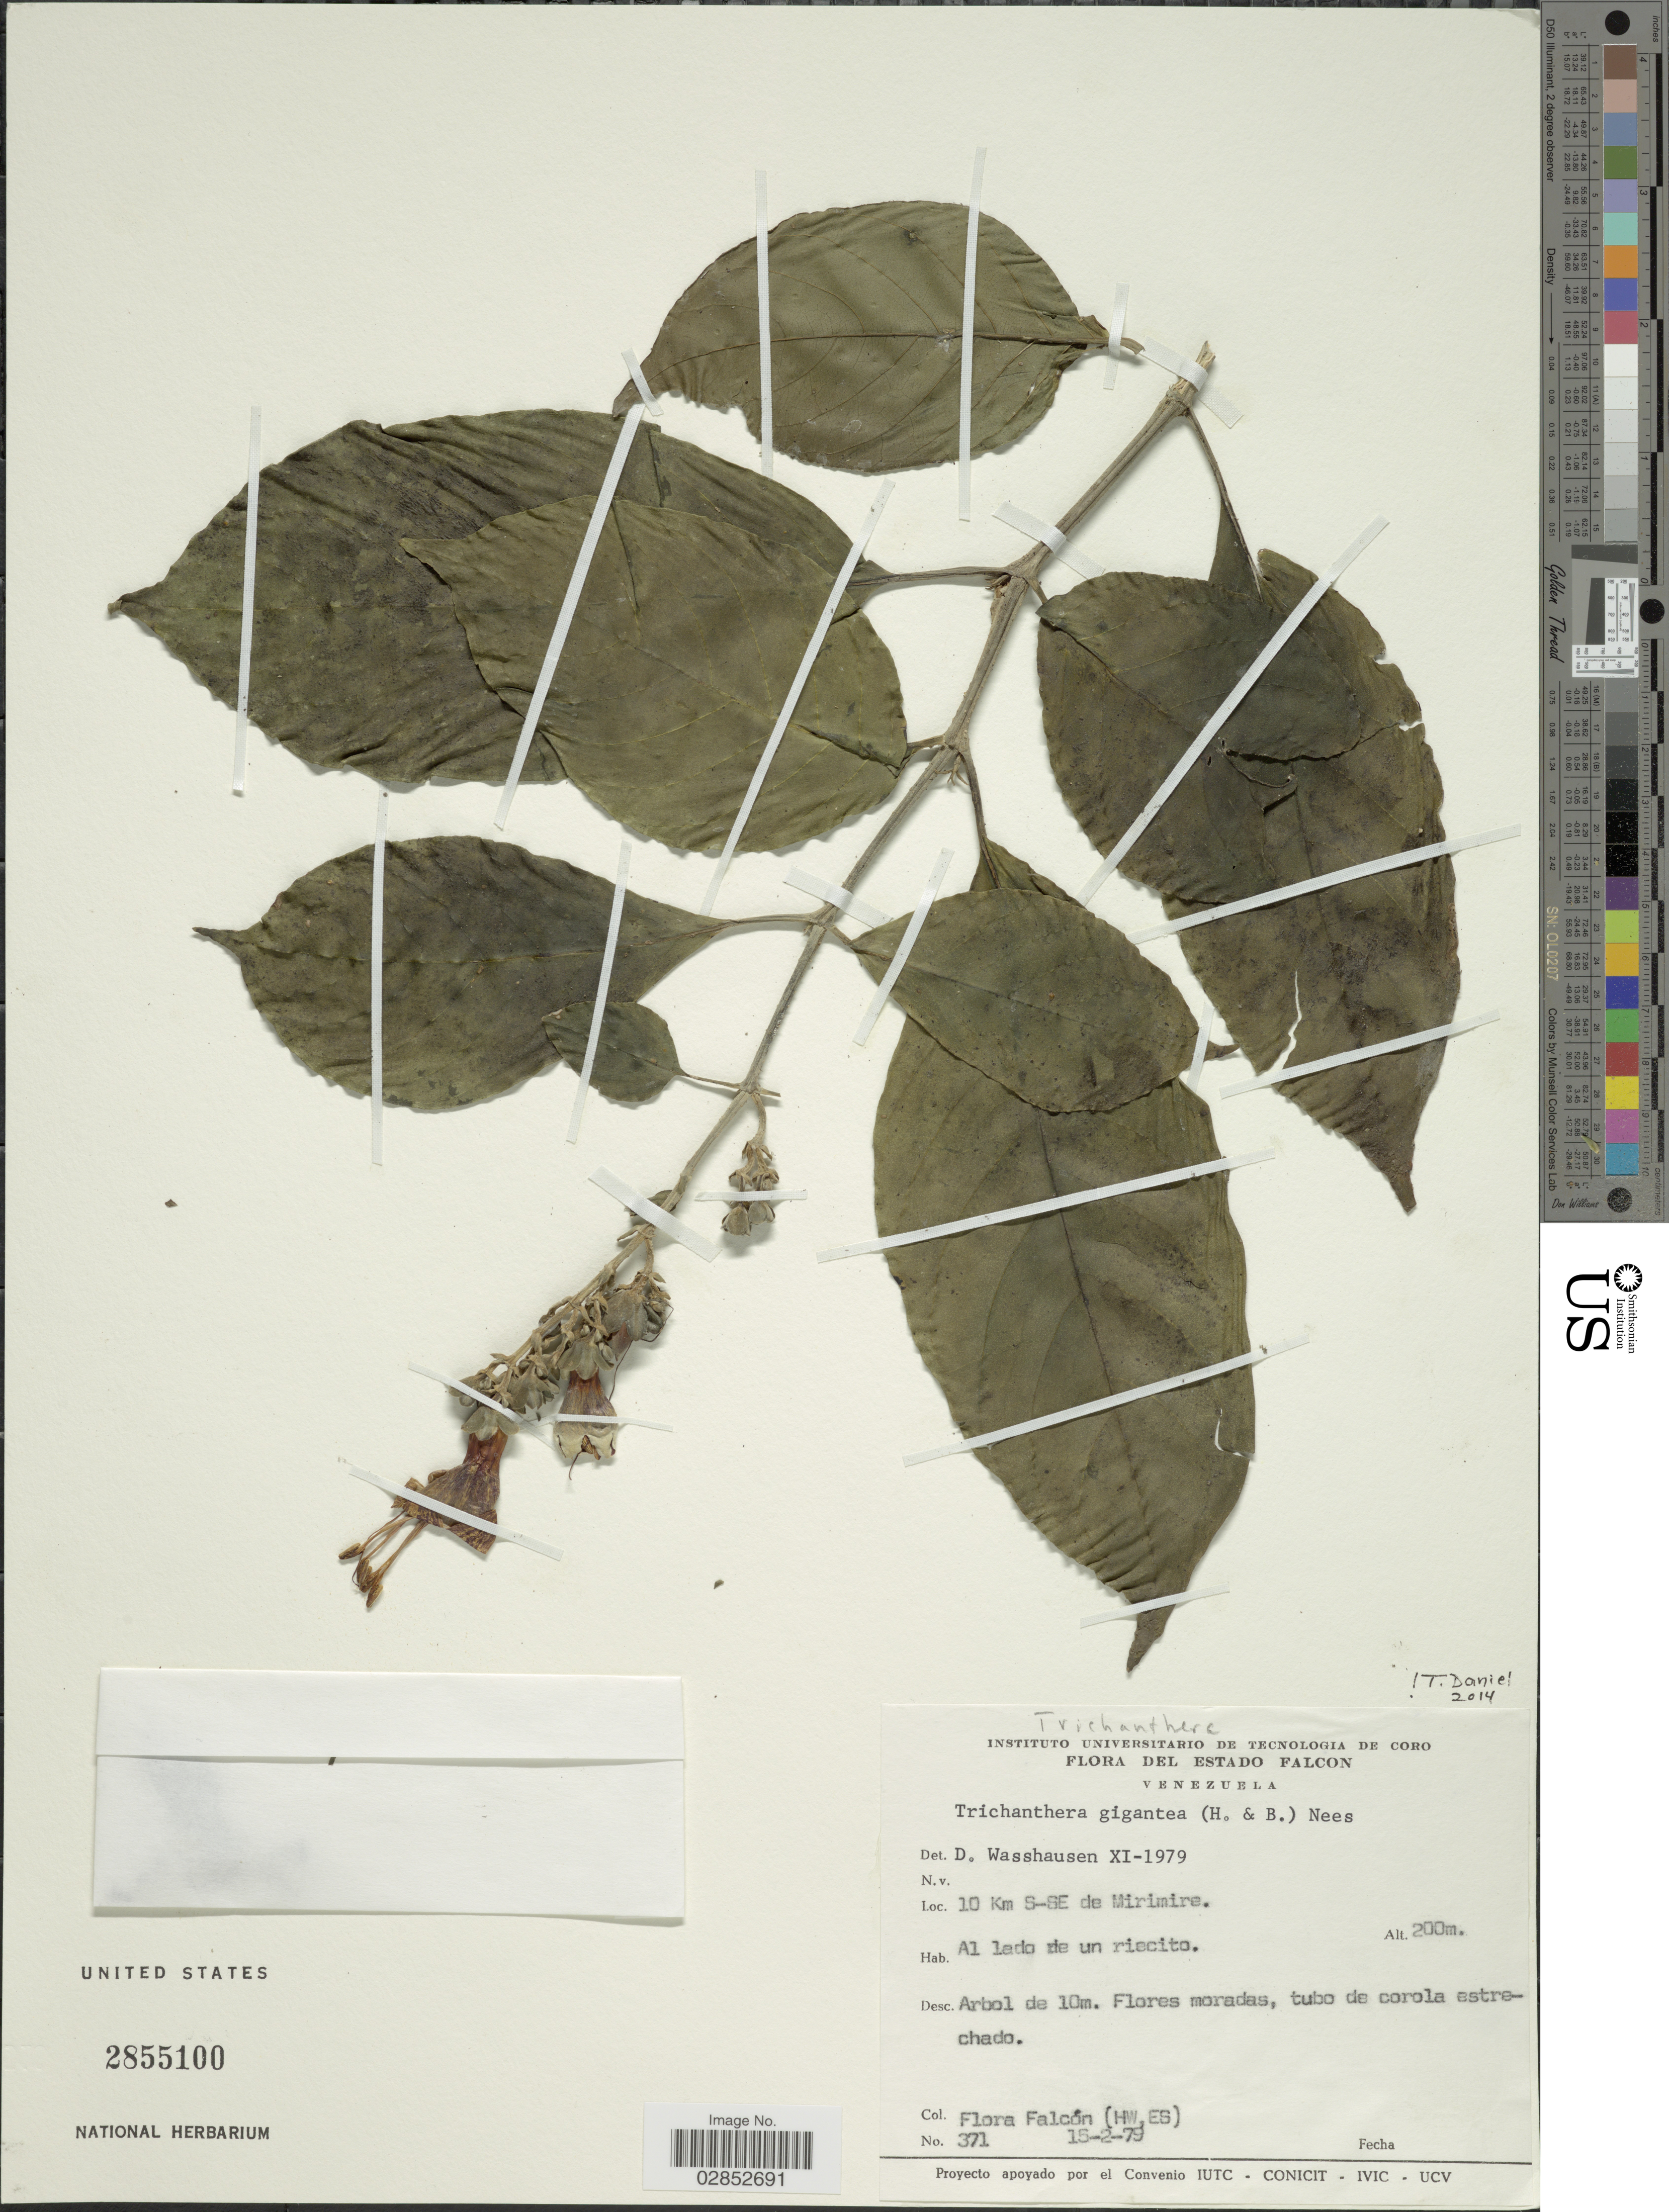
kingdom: Plantae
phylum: Tracheophyta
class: Magnoliopsida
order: Lamiales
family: Acanthaceae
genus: Trichanthera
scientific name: Trichanthera gigantea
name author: (Bonpl.) Nees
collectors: Flora Falcón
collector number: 371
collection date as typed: Transcribed d/m/y: 15/2/79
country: Venezuela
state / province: Falcón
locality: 10 Km S-SE de Mirimire.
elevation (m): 200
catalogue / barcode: US 2855100